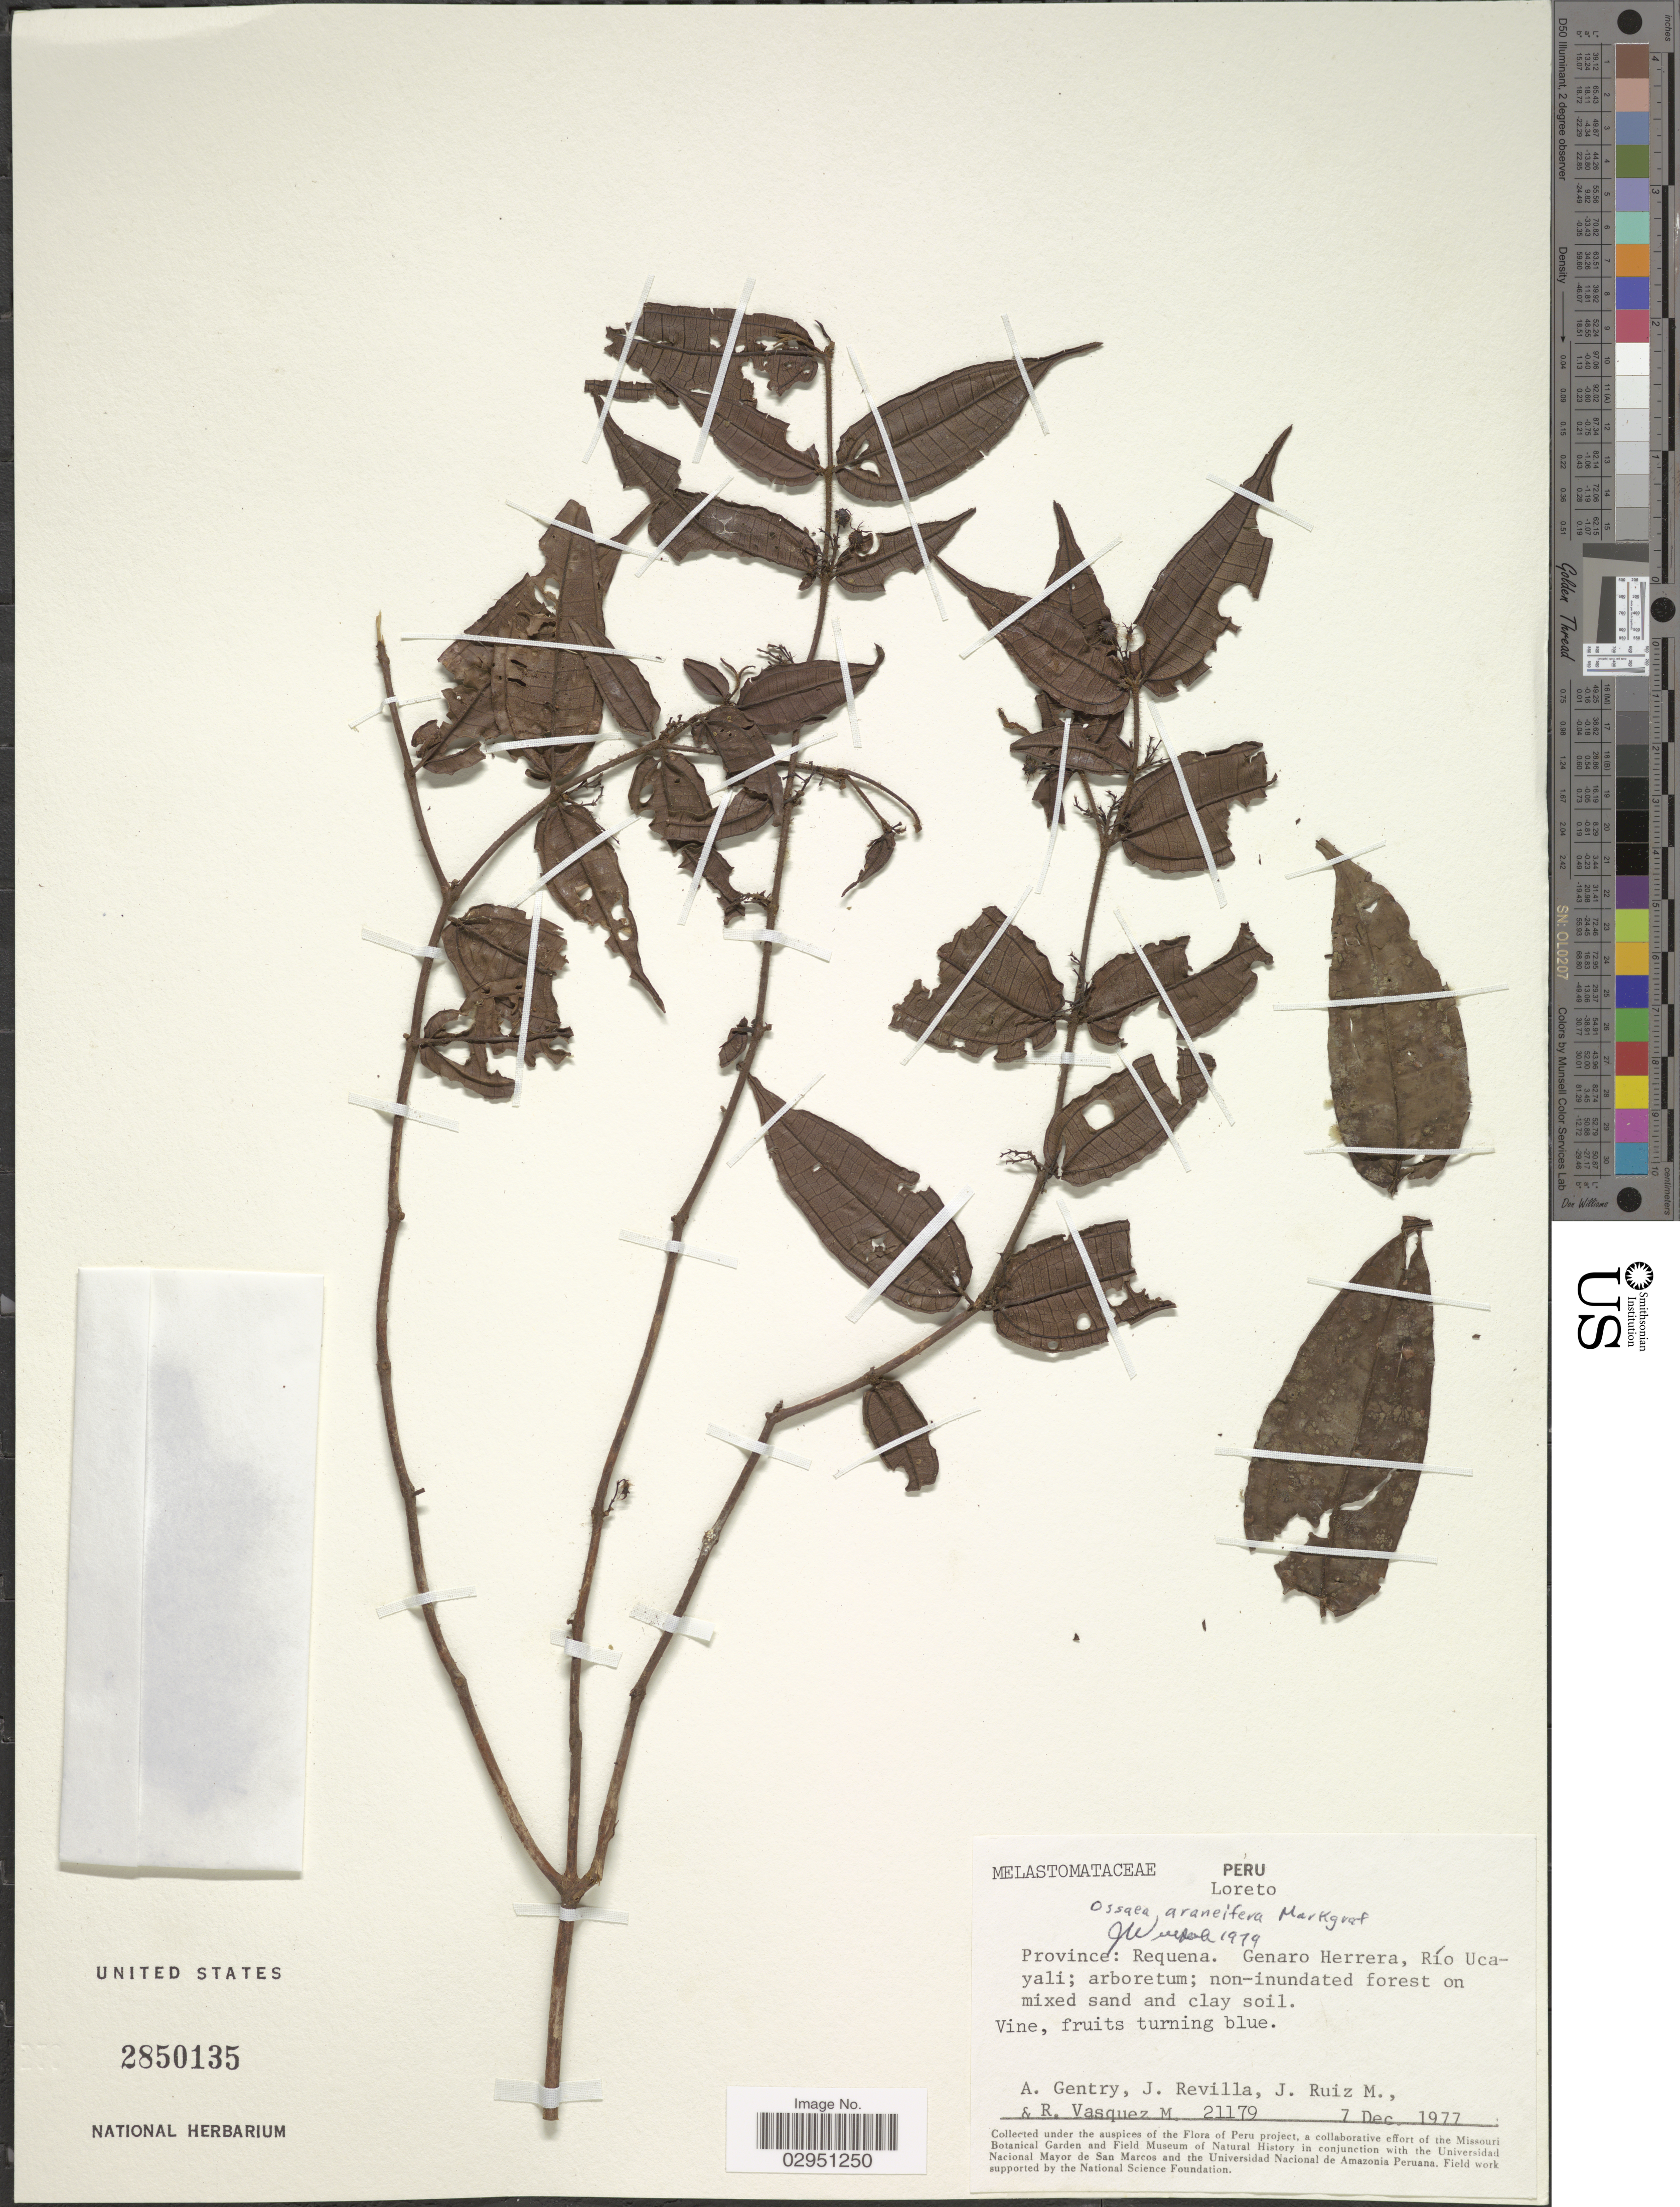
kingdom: Plantae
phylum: Tracheophyta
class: Magnoliopsida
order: Myrtales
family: Melastomataceae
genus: Ossaea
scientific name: Ossaea araneifera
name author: Markgr.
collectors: A. H. Gentry, J. Revilla, J. Ruiz & R. Vásquez M.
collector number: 21179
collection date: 1977-12-07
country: Peru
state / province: Loreto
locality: Province: Requena. Genaro Herrera. Río Ucayali.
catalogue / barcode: US 2850135